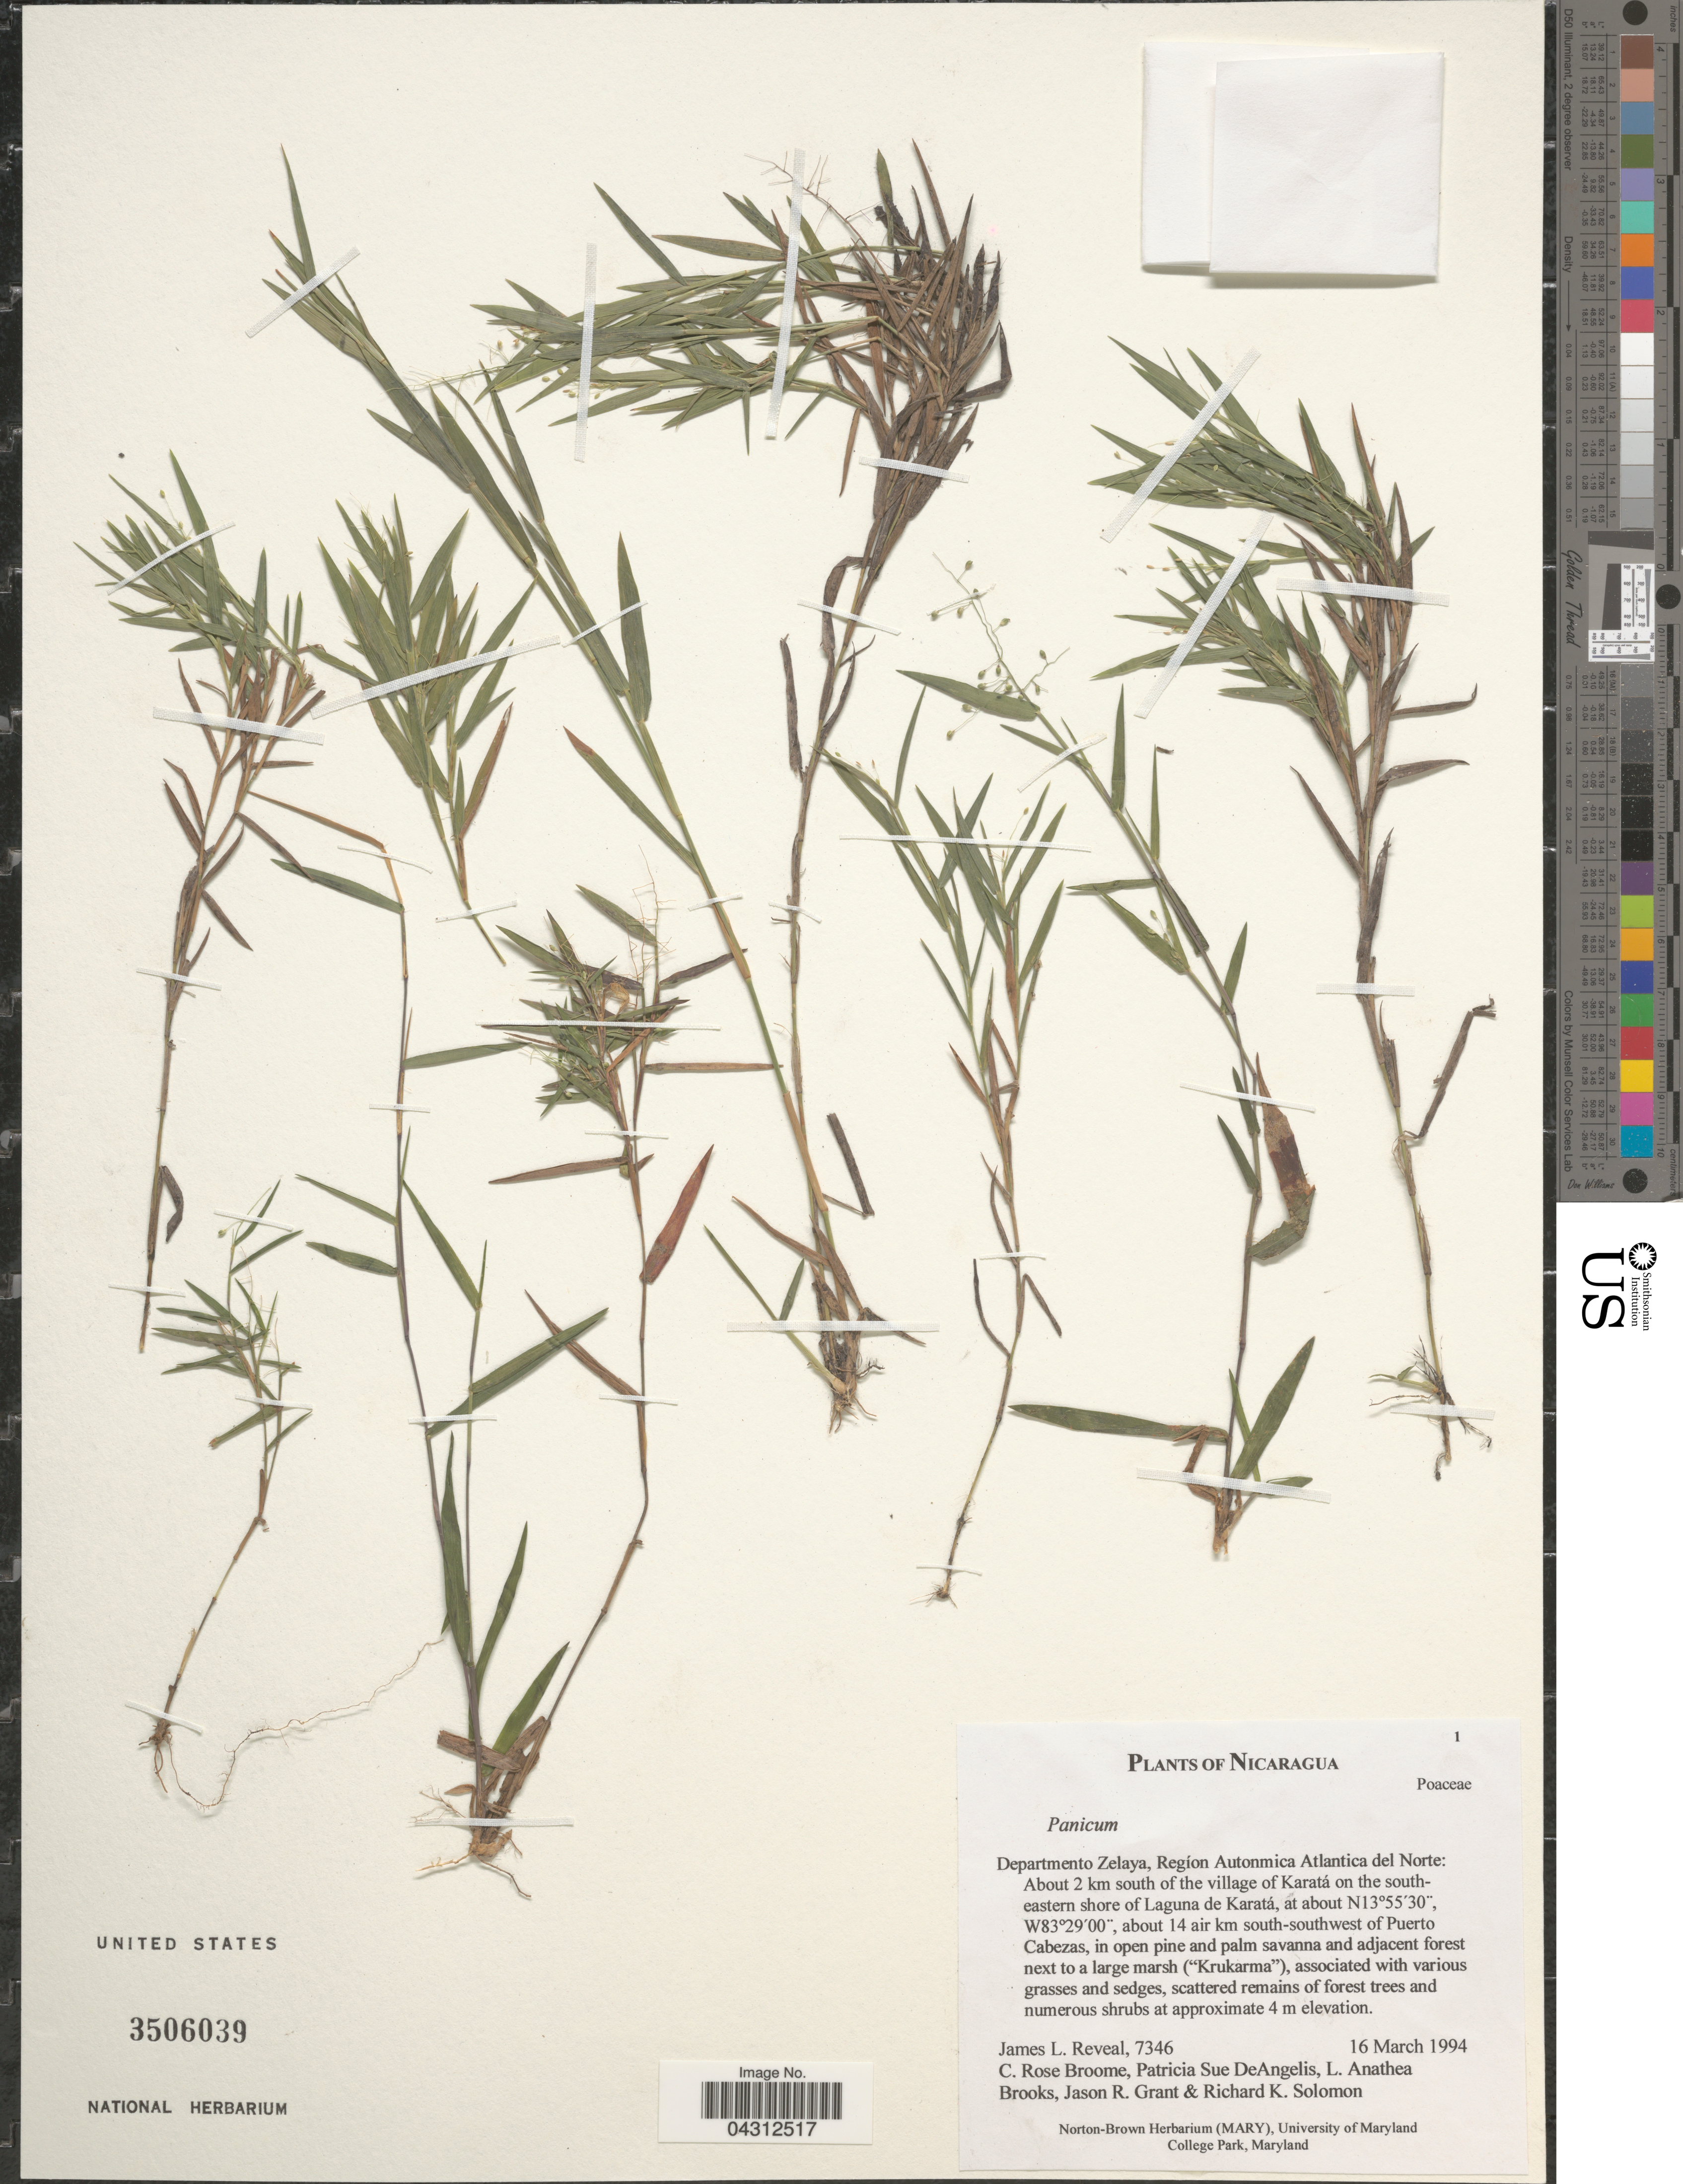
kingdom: Plantae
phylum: Tracheophyta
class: Liliopsida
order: Poales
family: Poaceae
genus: Panicum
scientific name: Panicum sp.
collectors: J. L. Reveal, C. R. Broome, P. DeAngelis, L. Brooks & et al.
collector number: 7346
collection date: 1994-03-16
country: Nicaragua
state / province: Atlántico Norte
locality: Departmento Zelaya, Regíon Autonmica Atlantica del Norte: About 2 km south of the village of Karatá on the south-eastern shore of Laguna de Karatá, about 14 air km south-southwest of Puerto Cabezas.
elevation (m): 4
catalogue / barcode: US 3506039